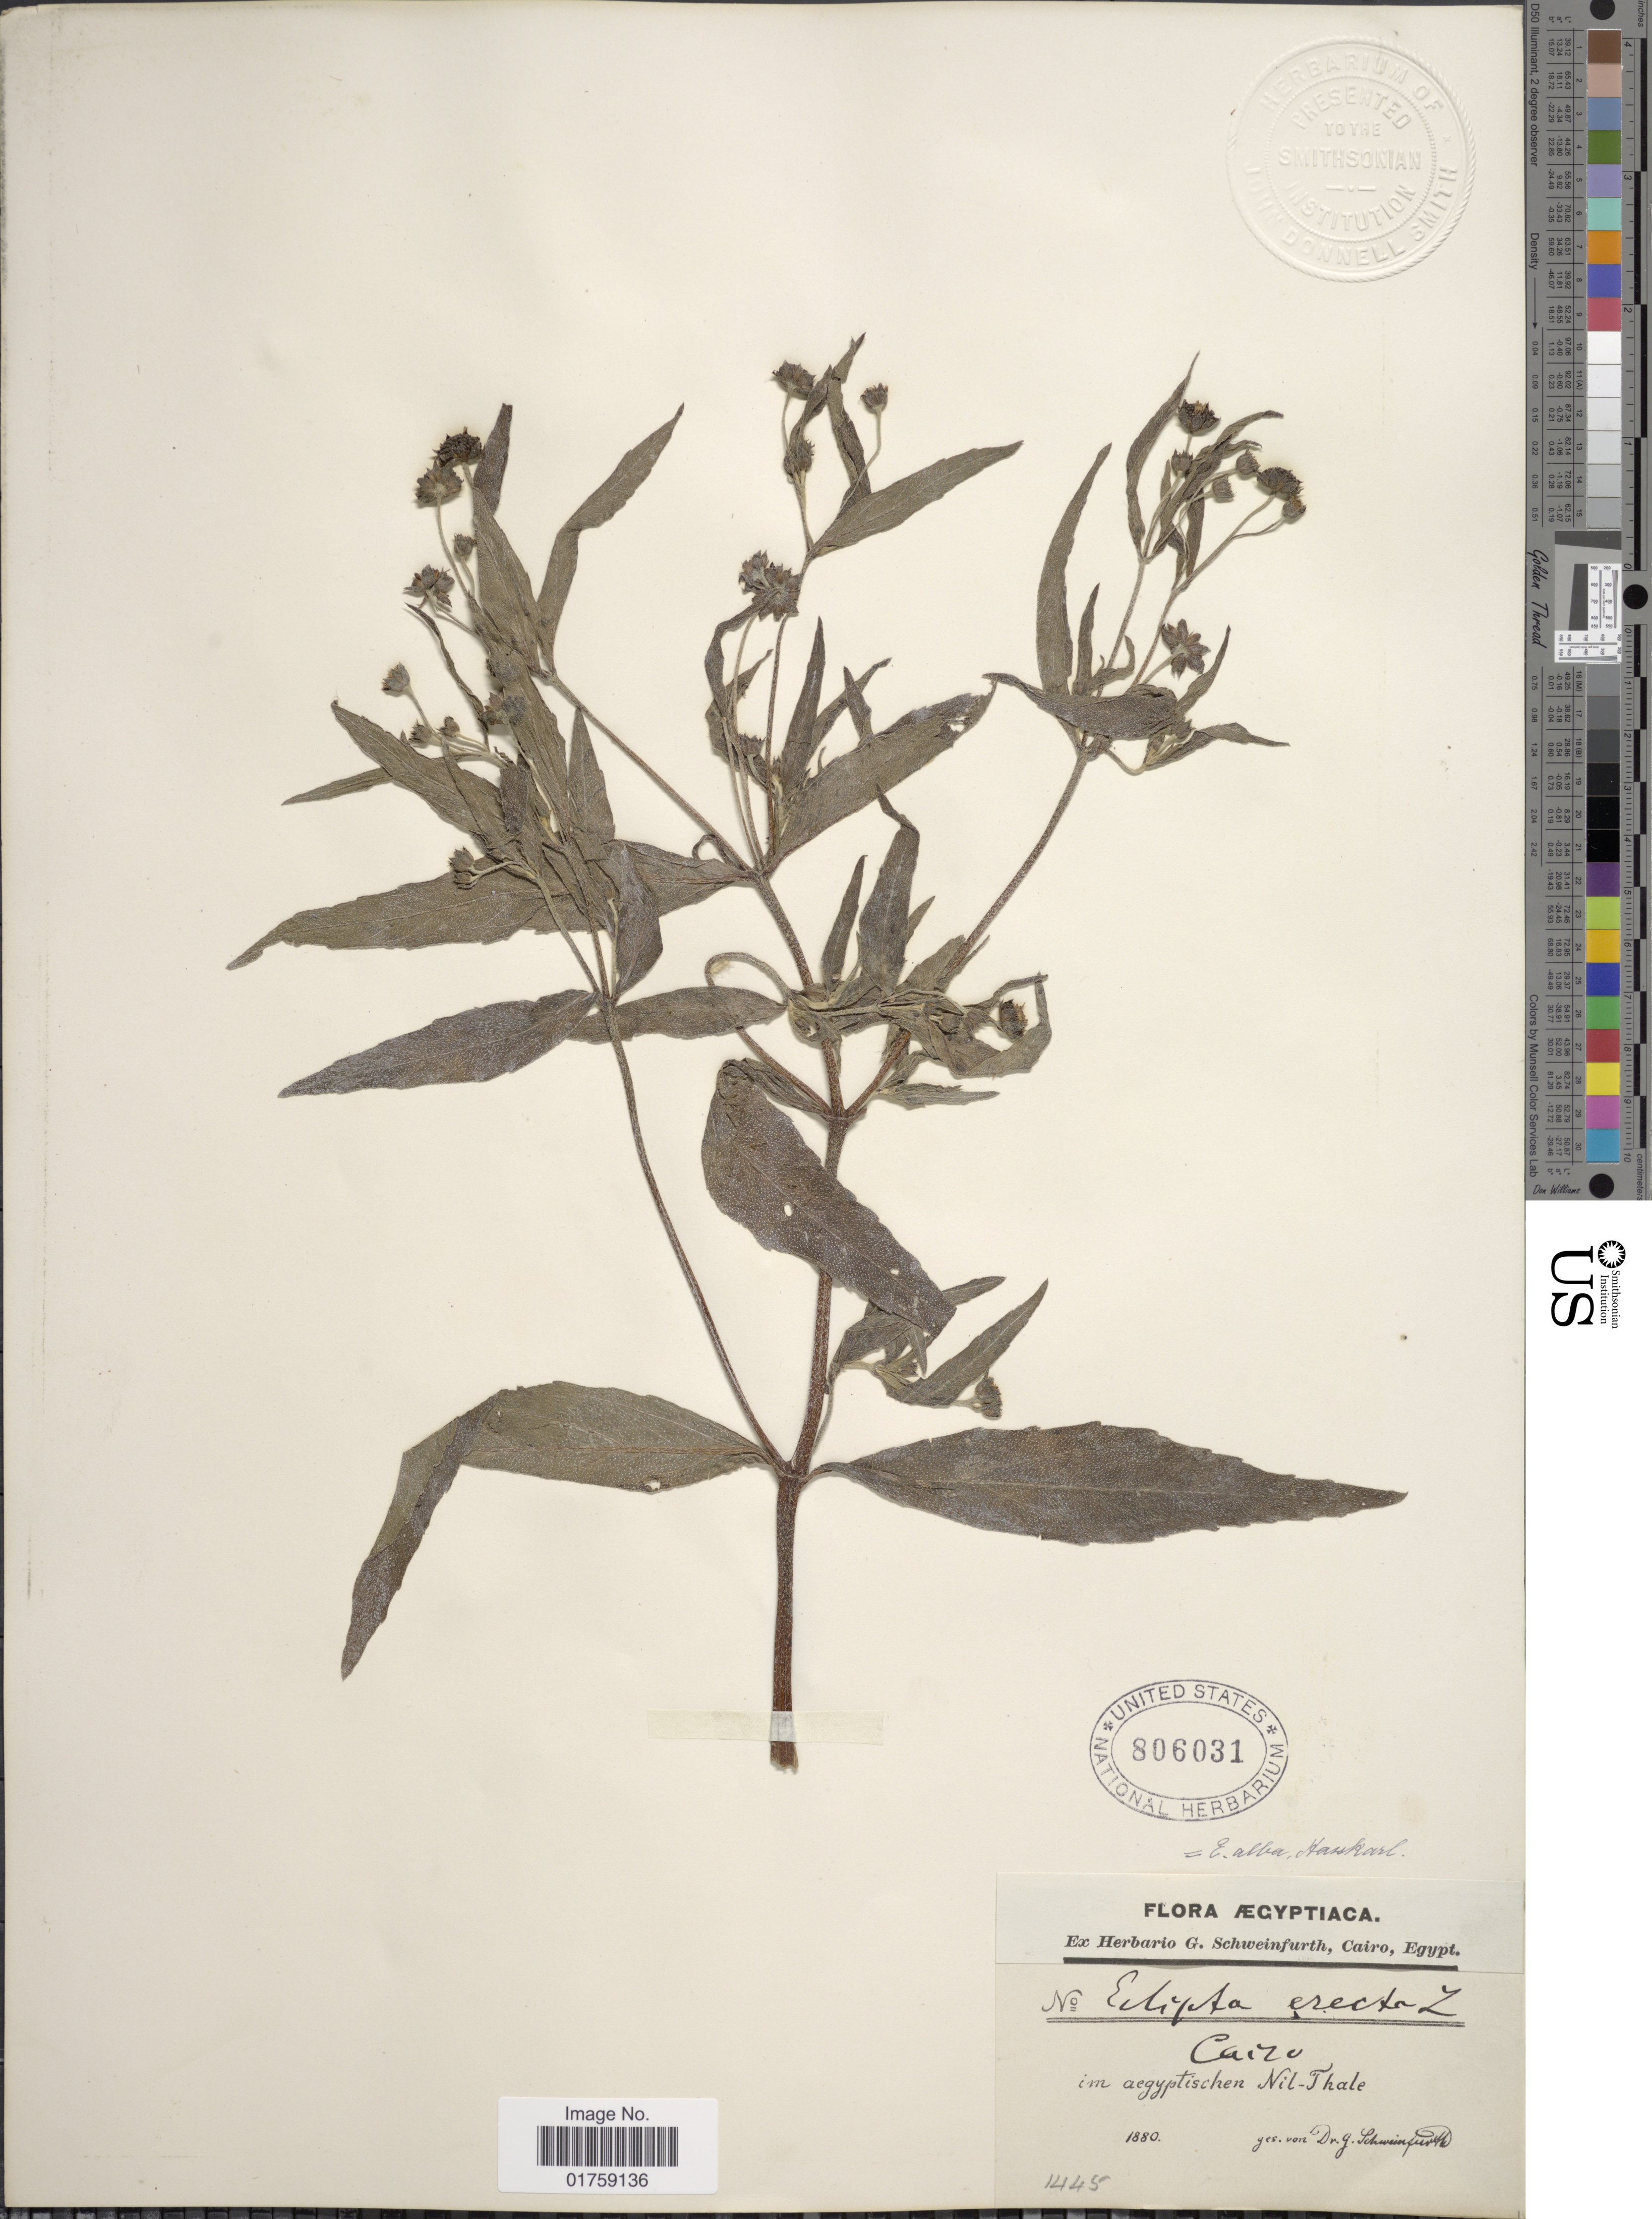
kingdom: Plantae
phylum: Tracheophyta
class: Magnoliopsida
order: Asterales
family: Asteraceae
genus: Eclipta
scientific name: Eclipta alba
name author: (L.) Hassk.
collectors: G. A. Schweinfurth (herbarium)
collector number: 1445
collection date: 1880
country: Egypt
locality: Cairo. im aegyptischen Nil-Thale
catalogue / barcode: US 806031